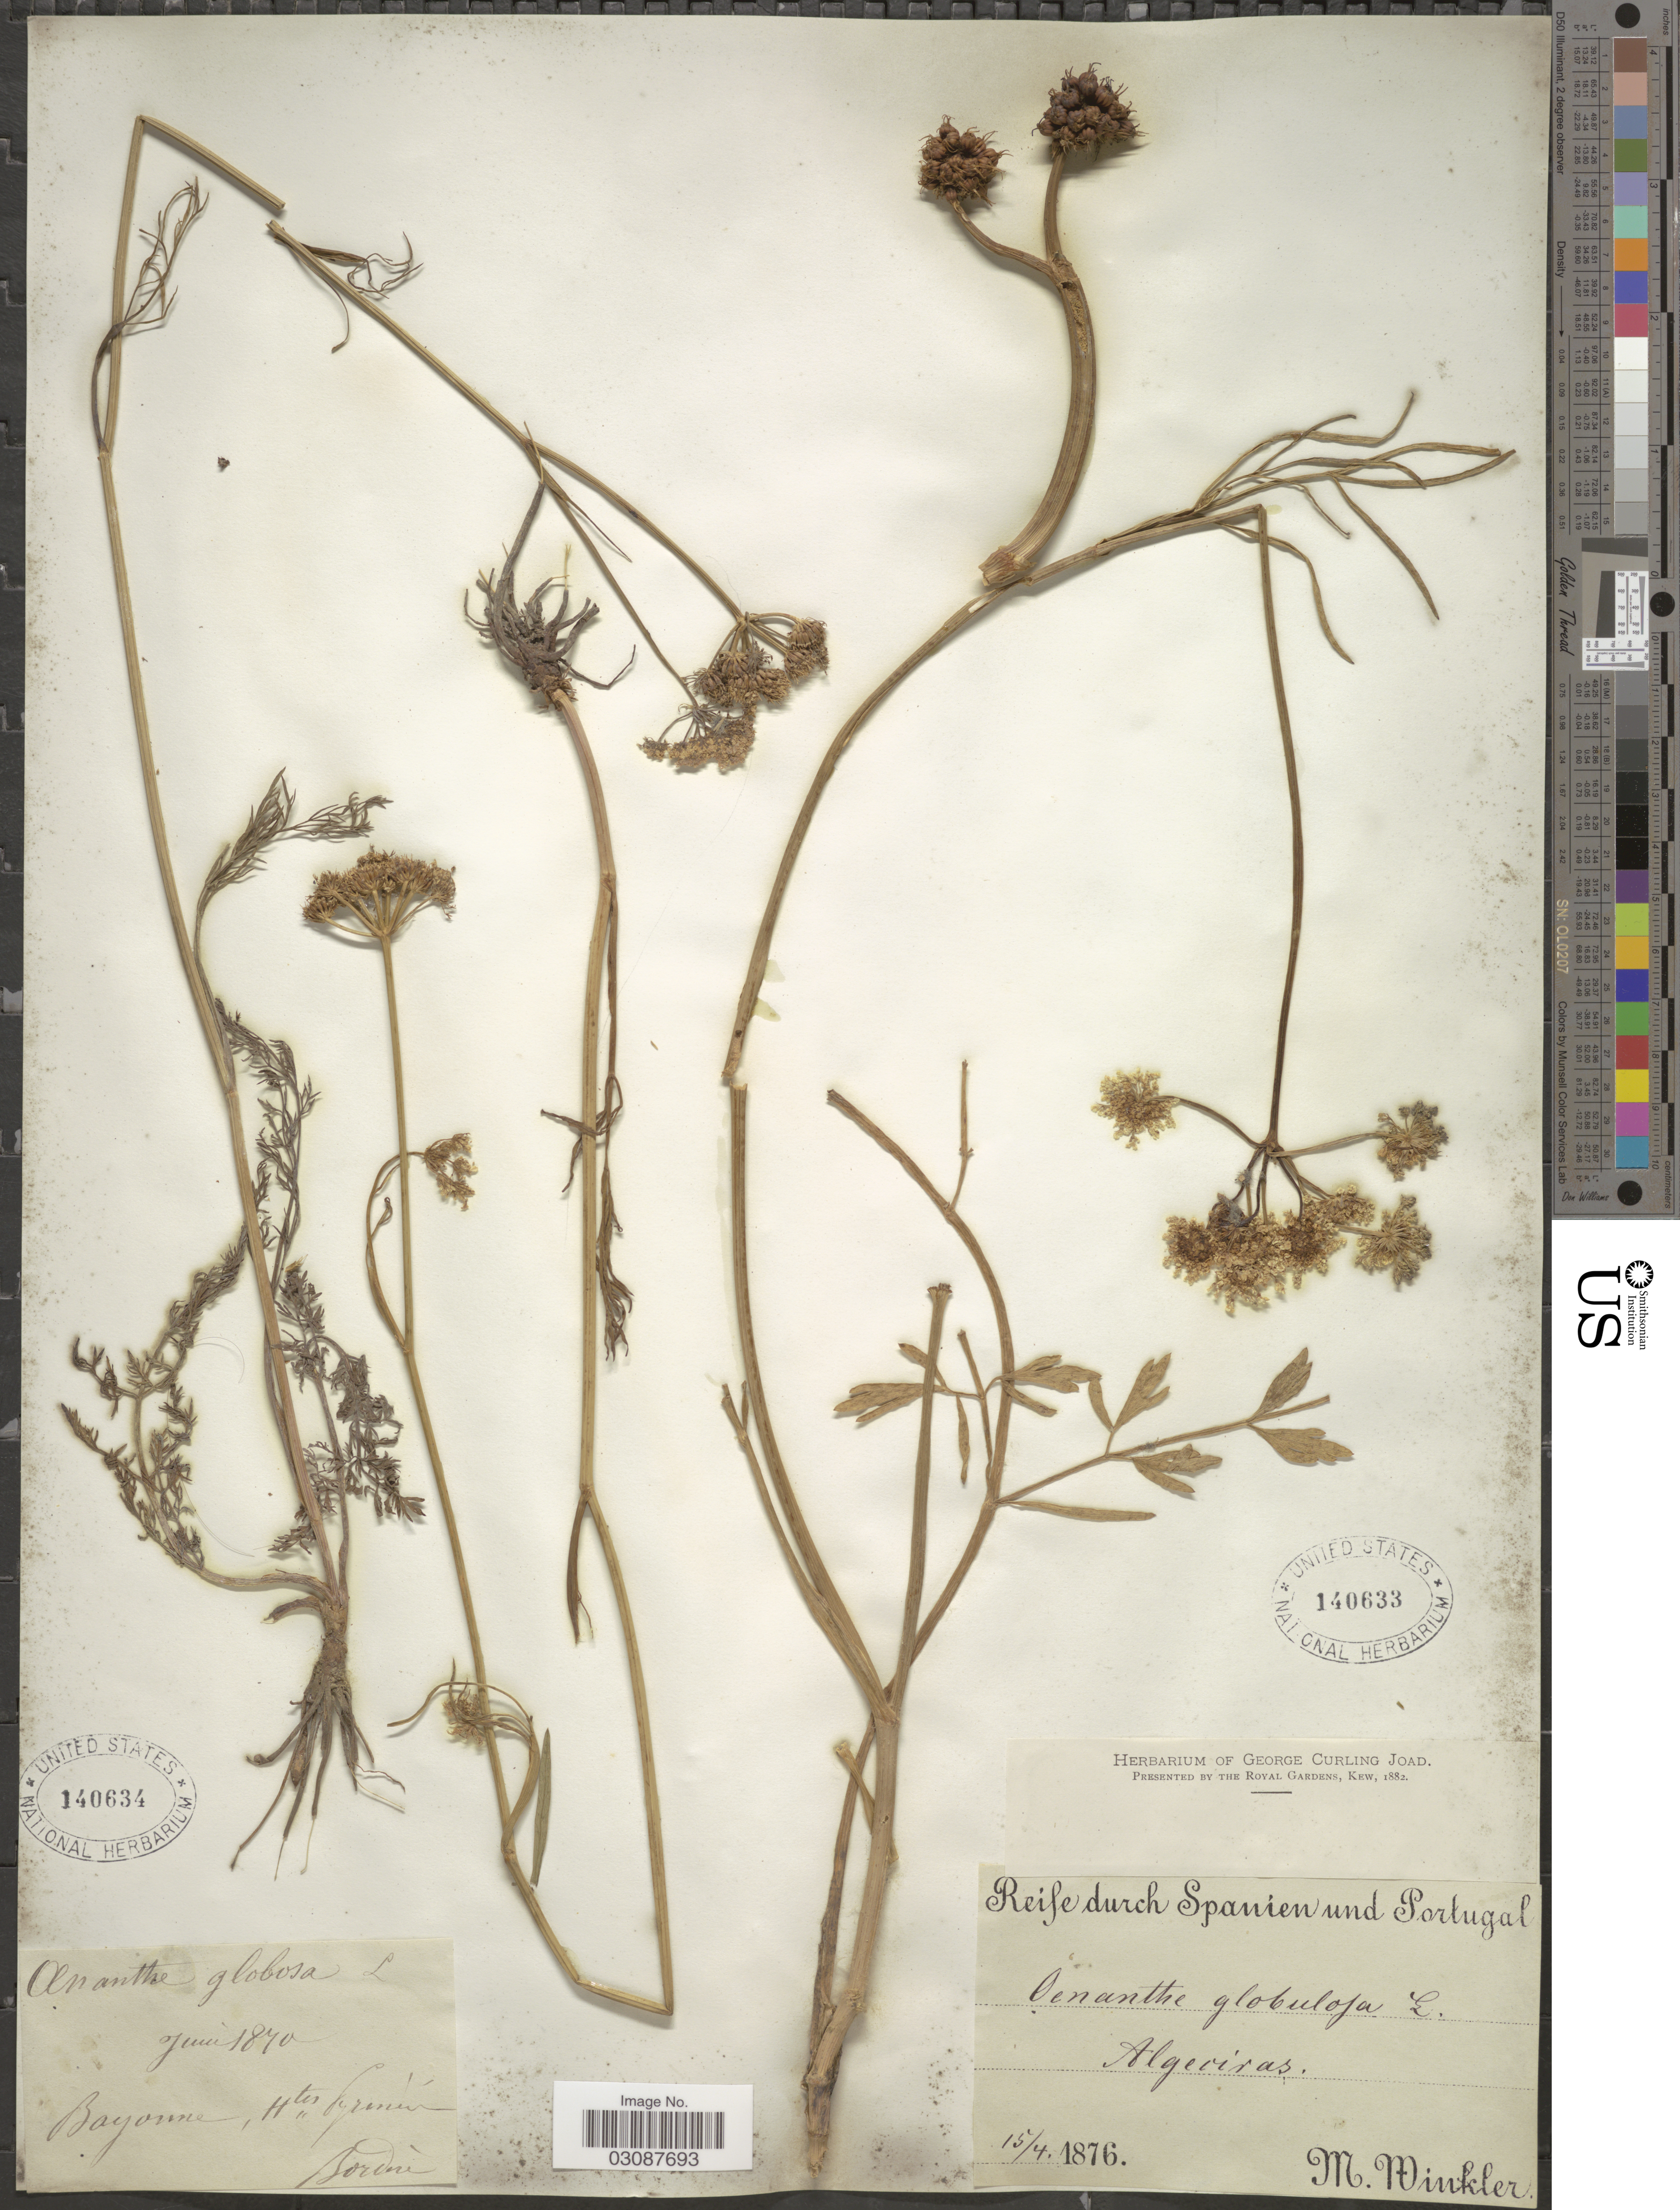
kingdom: Plantae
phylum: Tracheophyta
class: Magnoliopsida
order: Apiales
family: Apiaceae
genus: Oenanthe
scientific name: Oenanthe globulosa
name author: L.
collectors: -. Bordère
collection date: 1870-06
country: France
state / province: Occitanie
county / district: Hautes-Pyrénées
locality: Bayonne, Htes Pyrenees.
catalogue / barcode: US 140634